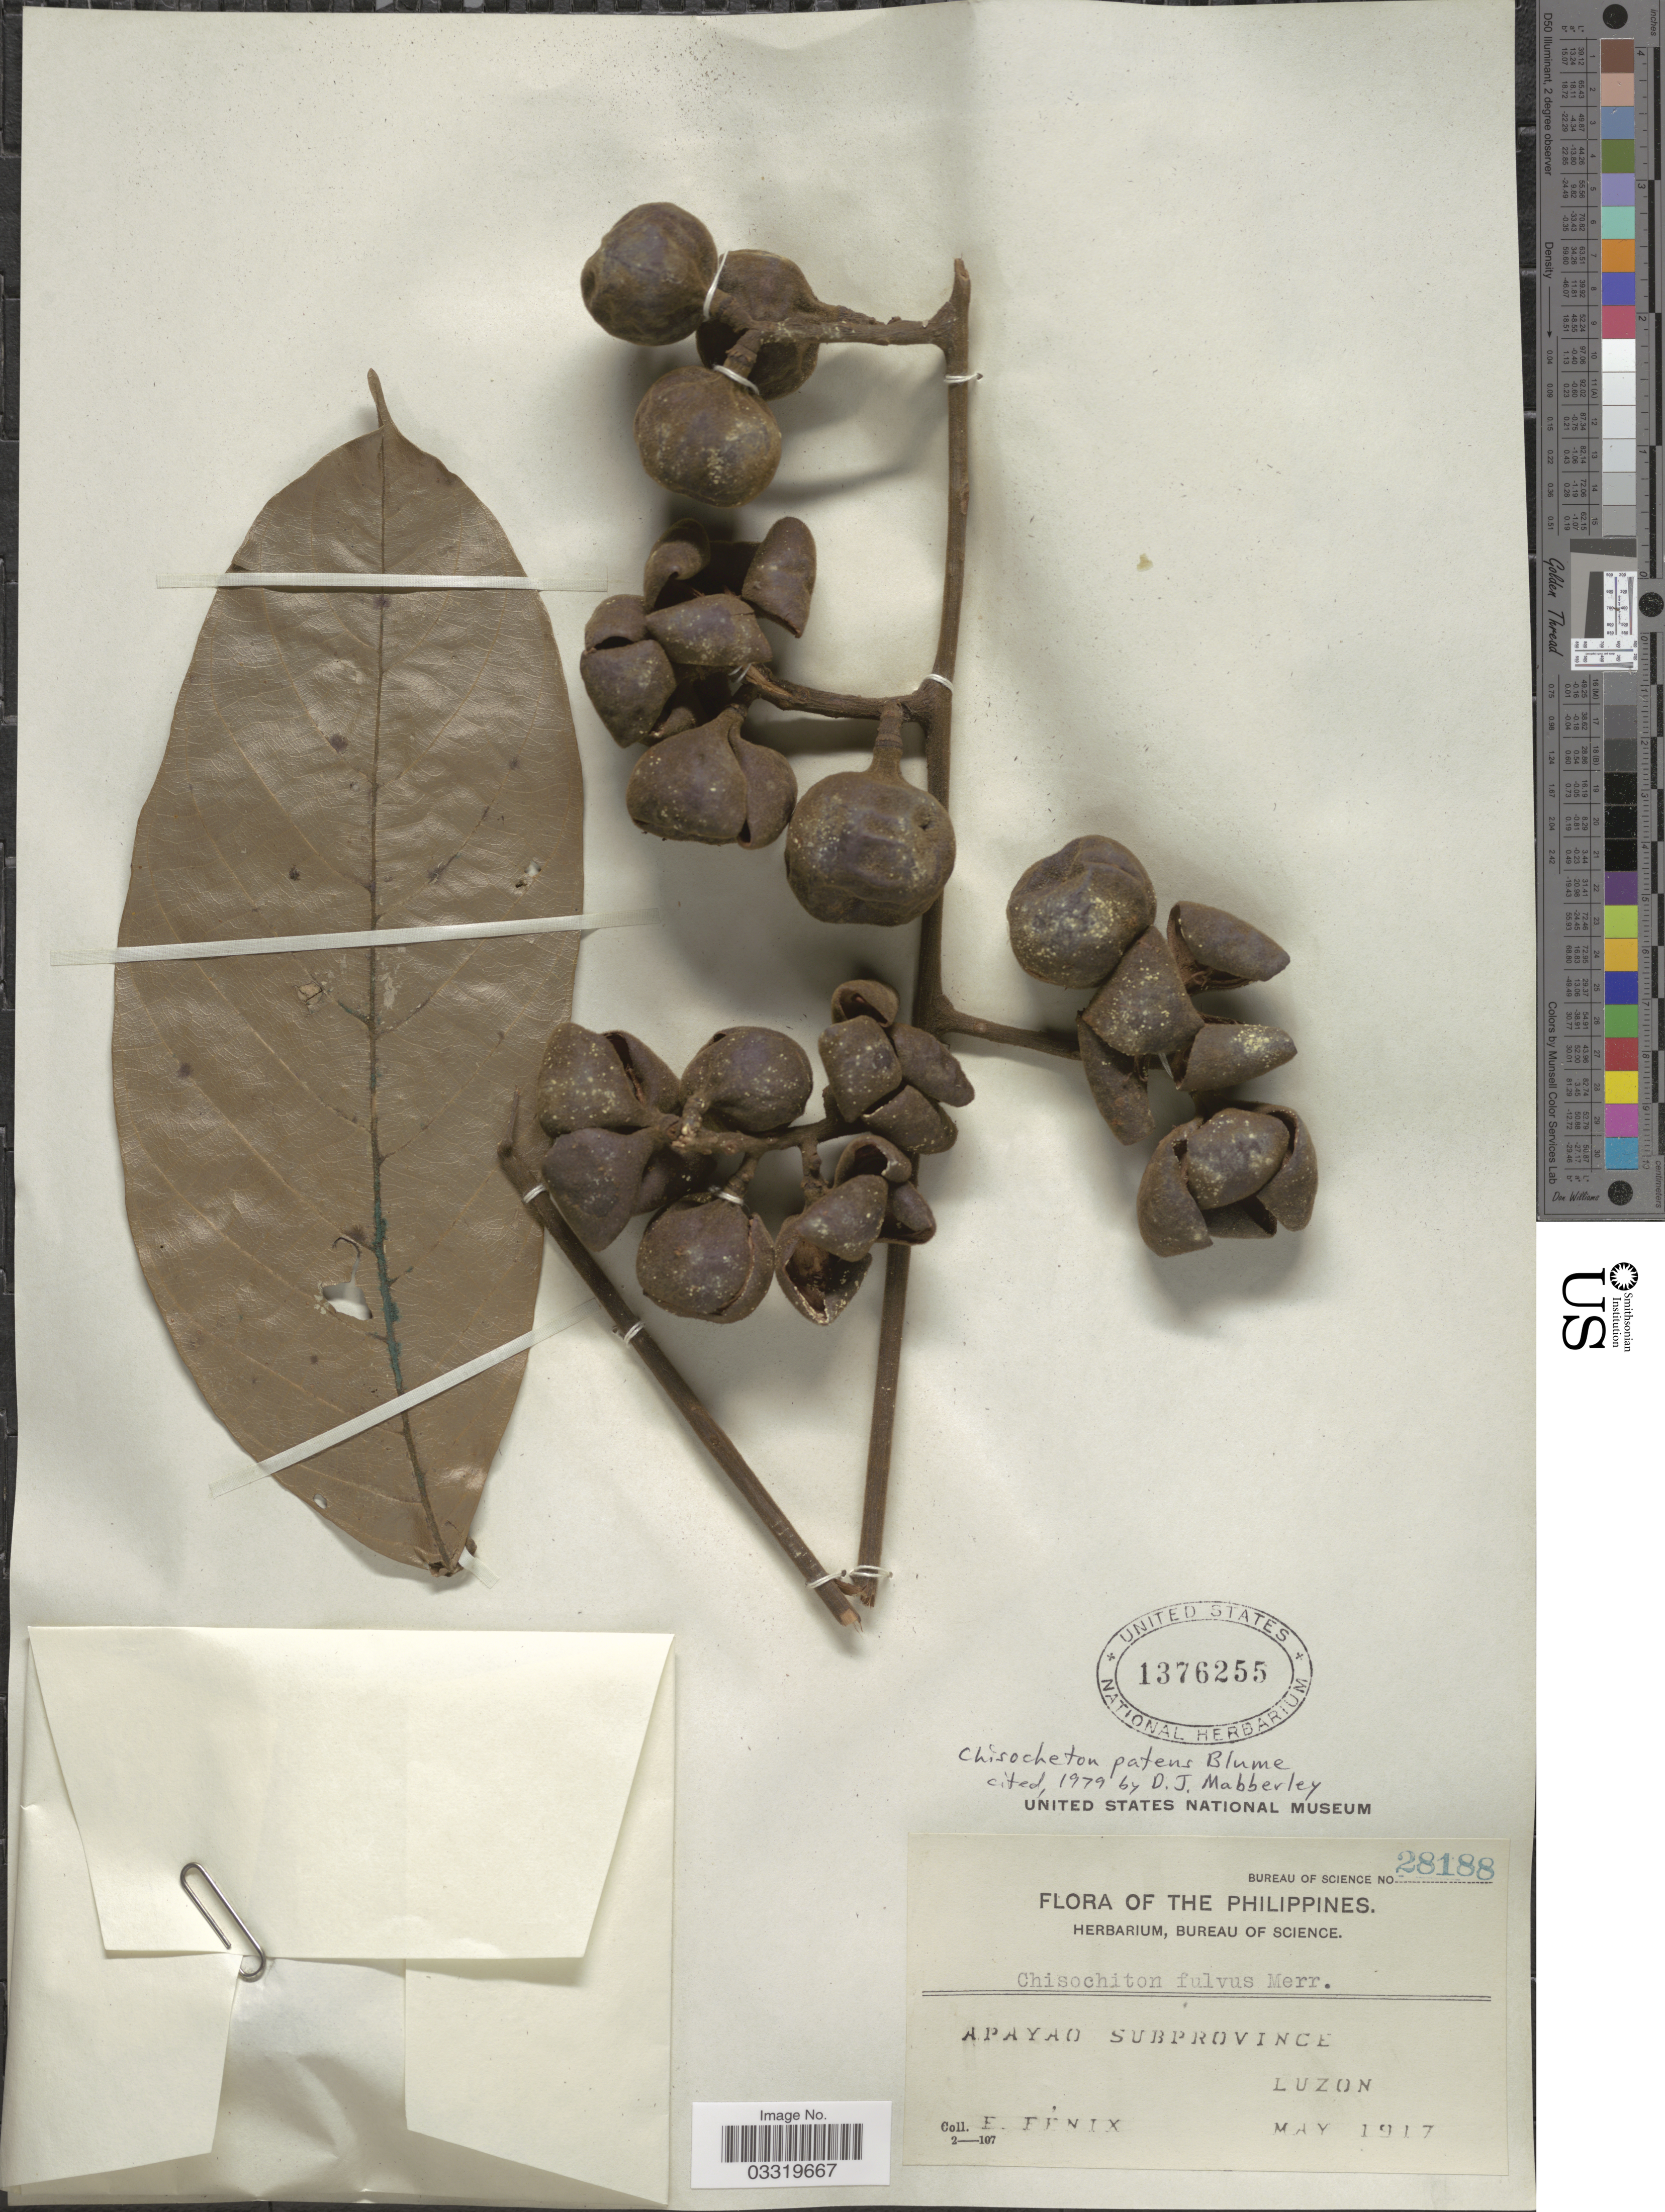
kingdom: Plantae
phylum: Tracheophyta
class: Magnoliopsida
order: Sapindales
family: Meliaceae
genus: Chisocheton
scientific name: Chisocheton patens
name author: Blume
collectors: E. Fénix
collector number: Bureau of Science 28188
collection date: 1917-05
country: Philippines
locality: Apayao Subprovince, Luzon.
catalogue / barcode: US 1376255